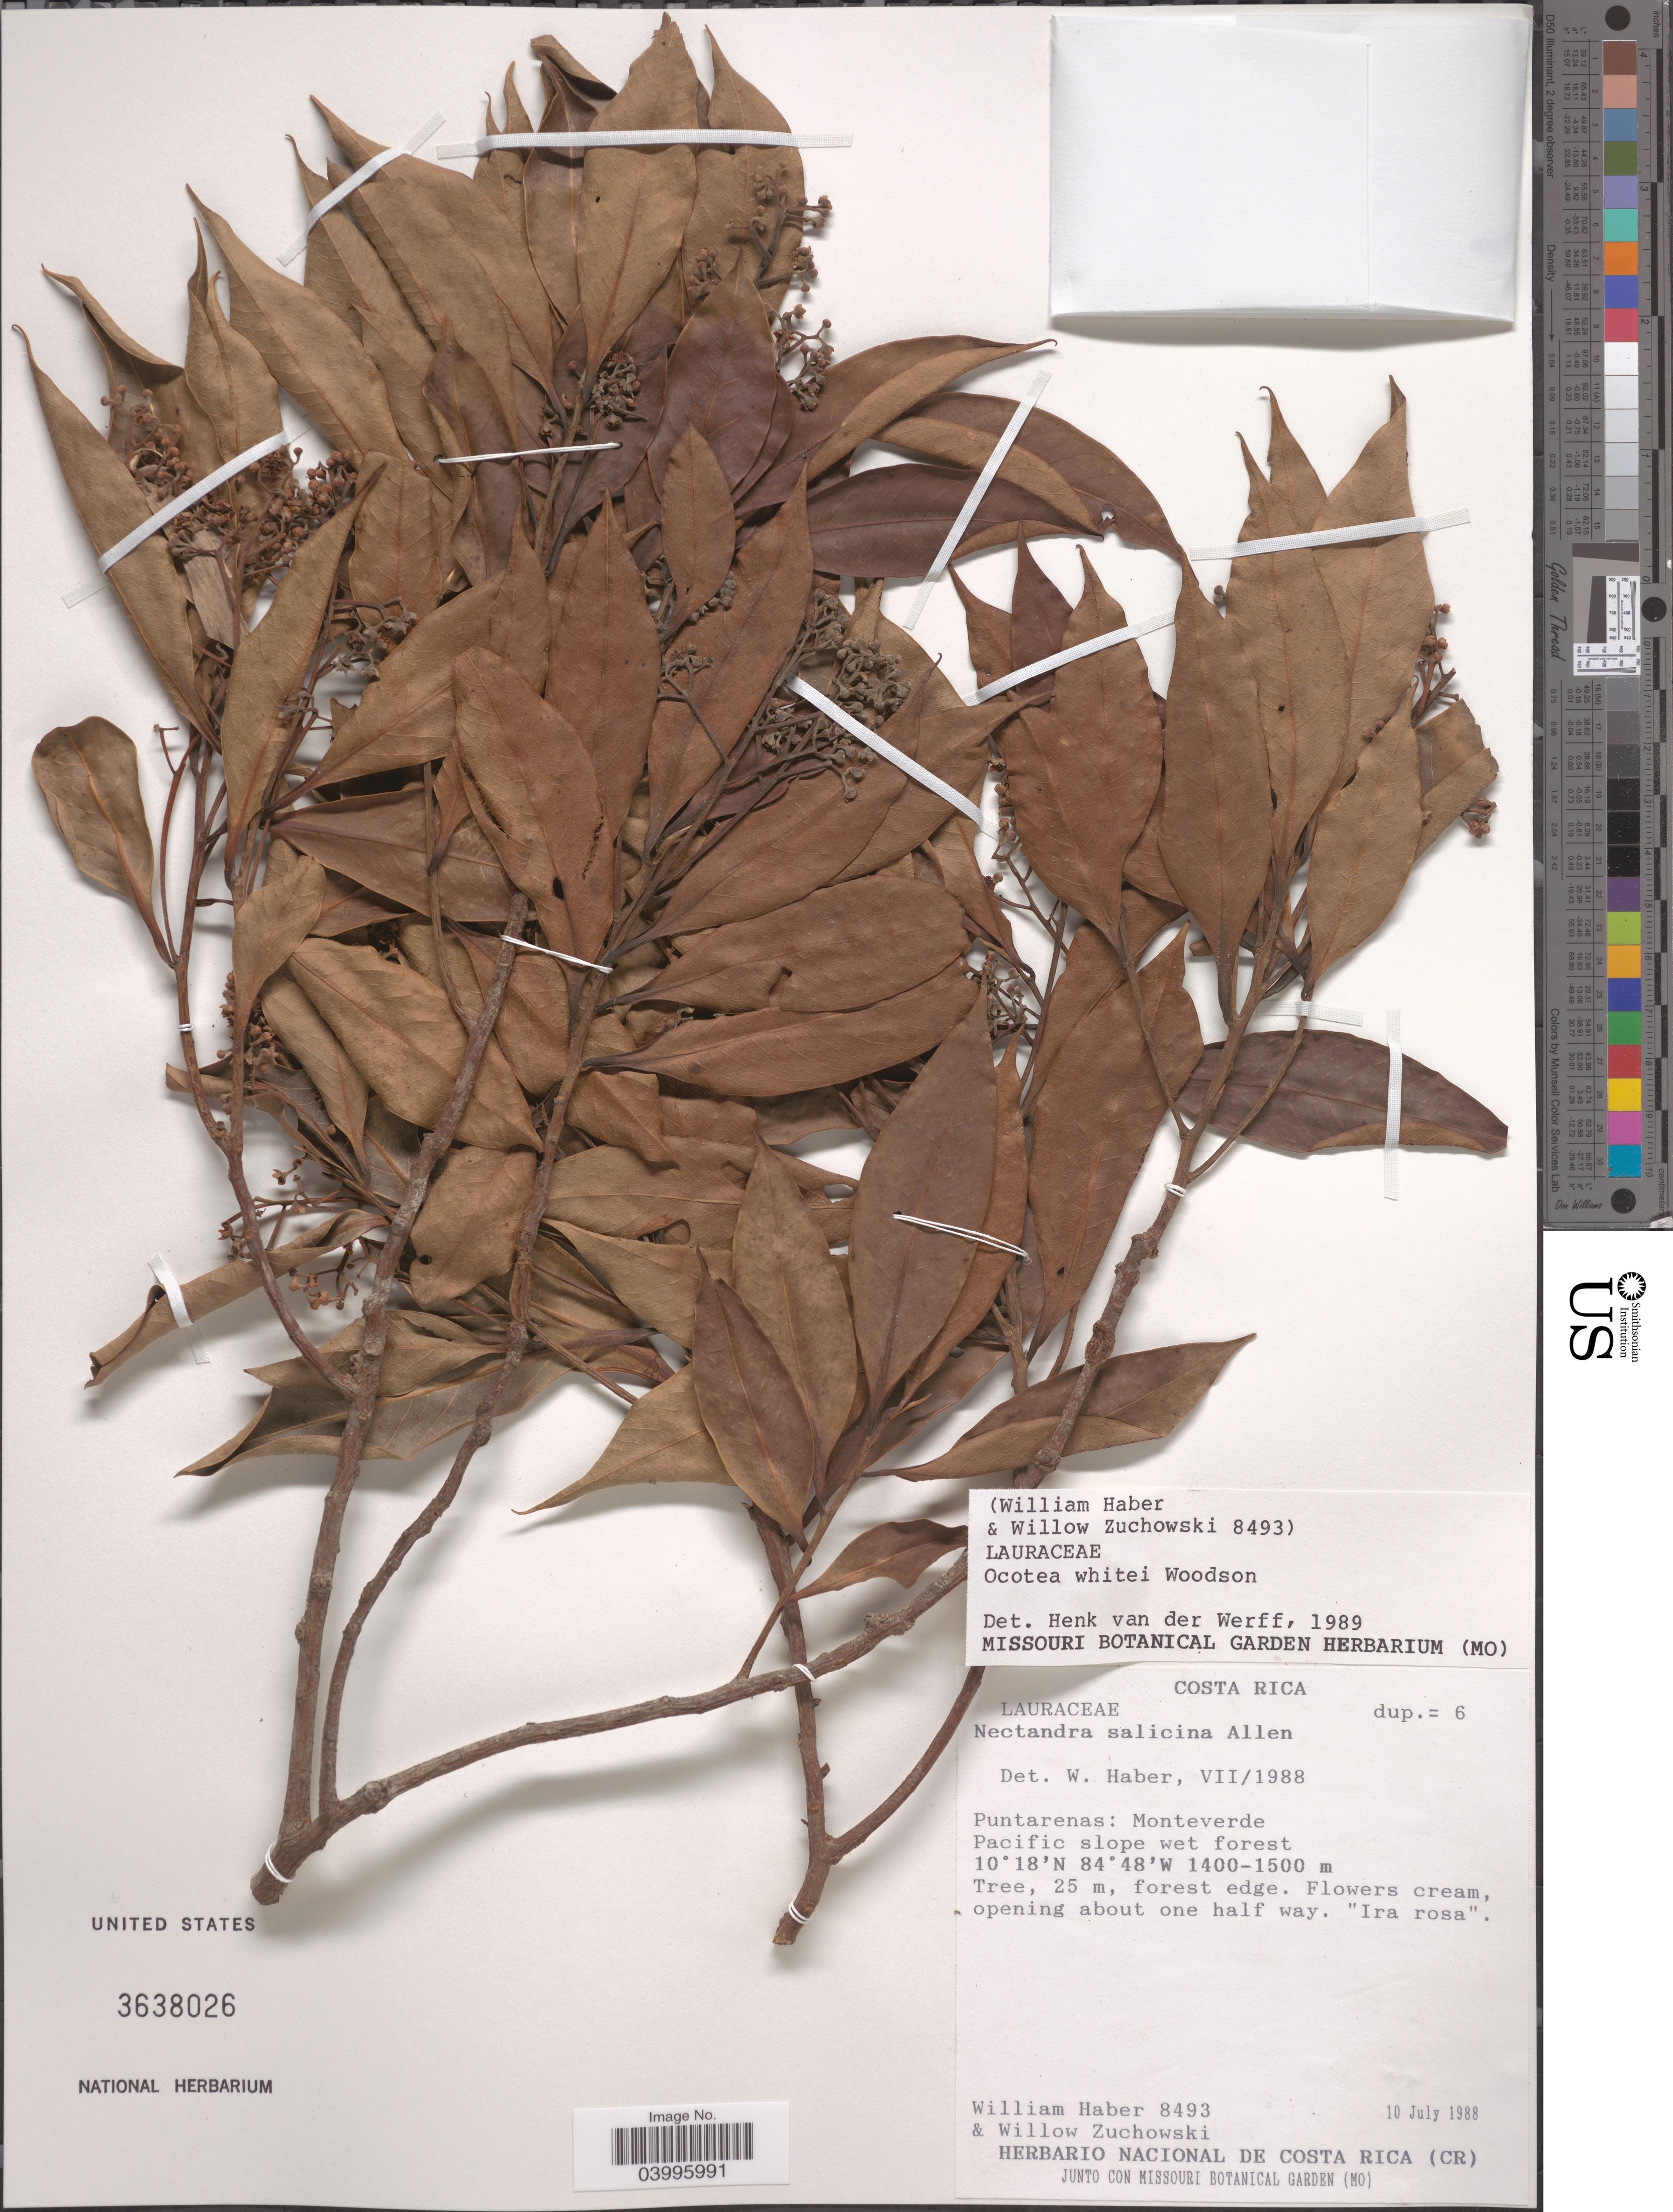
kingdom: Plantae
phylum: Tracheophyta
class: Magnoliopsida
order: Laurales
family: Lauraceae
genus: Ocotea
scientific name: Ocotea whitei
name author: Woodson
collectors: W. Haber & W. Zuchowski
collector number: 8493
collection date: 1988-07-10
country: Costa Rica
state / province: Puntarenas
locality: Monteverde. Pacific slope wet forest.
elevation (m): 1400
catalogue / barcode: US 3638026